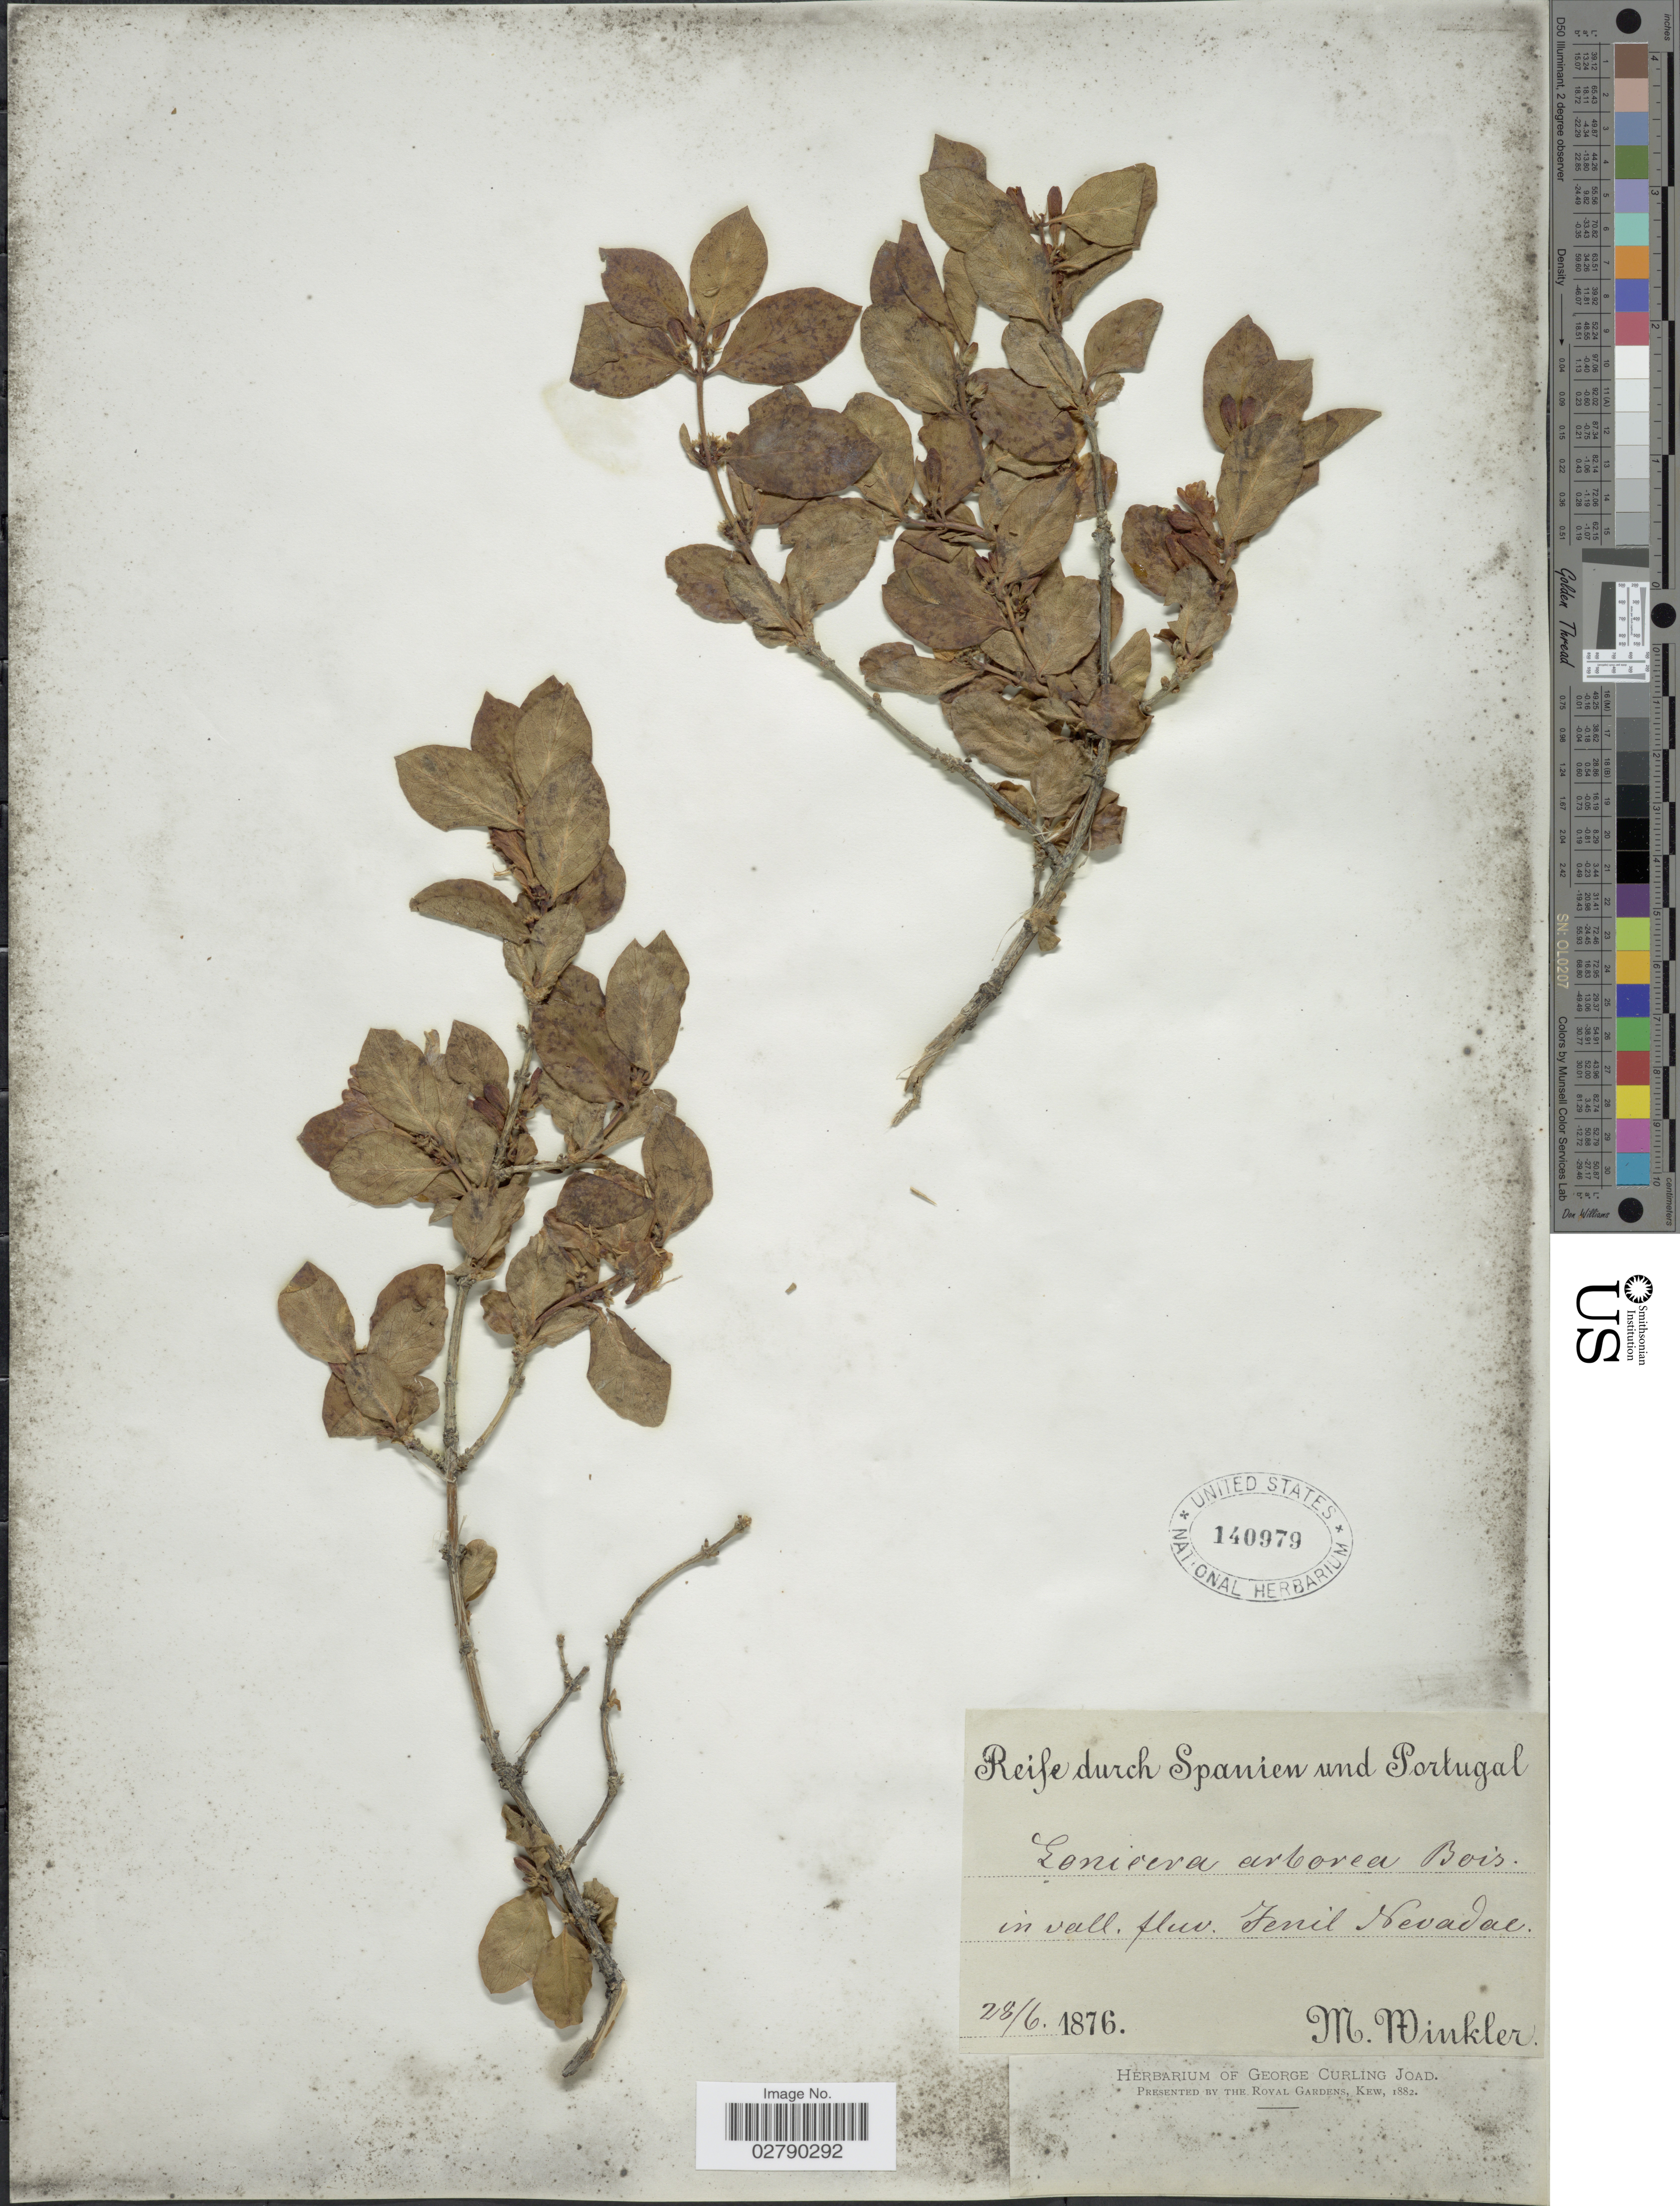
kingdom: Plantae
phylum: Tracheophyta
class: Magnoliopsida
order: Dipsacales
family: Caprifoliaceae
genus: Lonicera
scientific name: Lonicera arborea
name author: Boiss.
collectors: M. Winkler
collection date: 1876-06-28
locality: Spanien und Portugal. In vall. fluv. Fenil Nevadae.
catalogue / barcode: US 140979